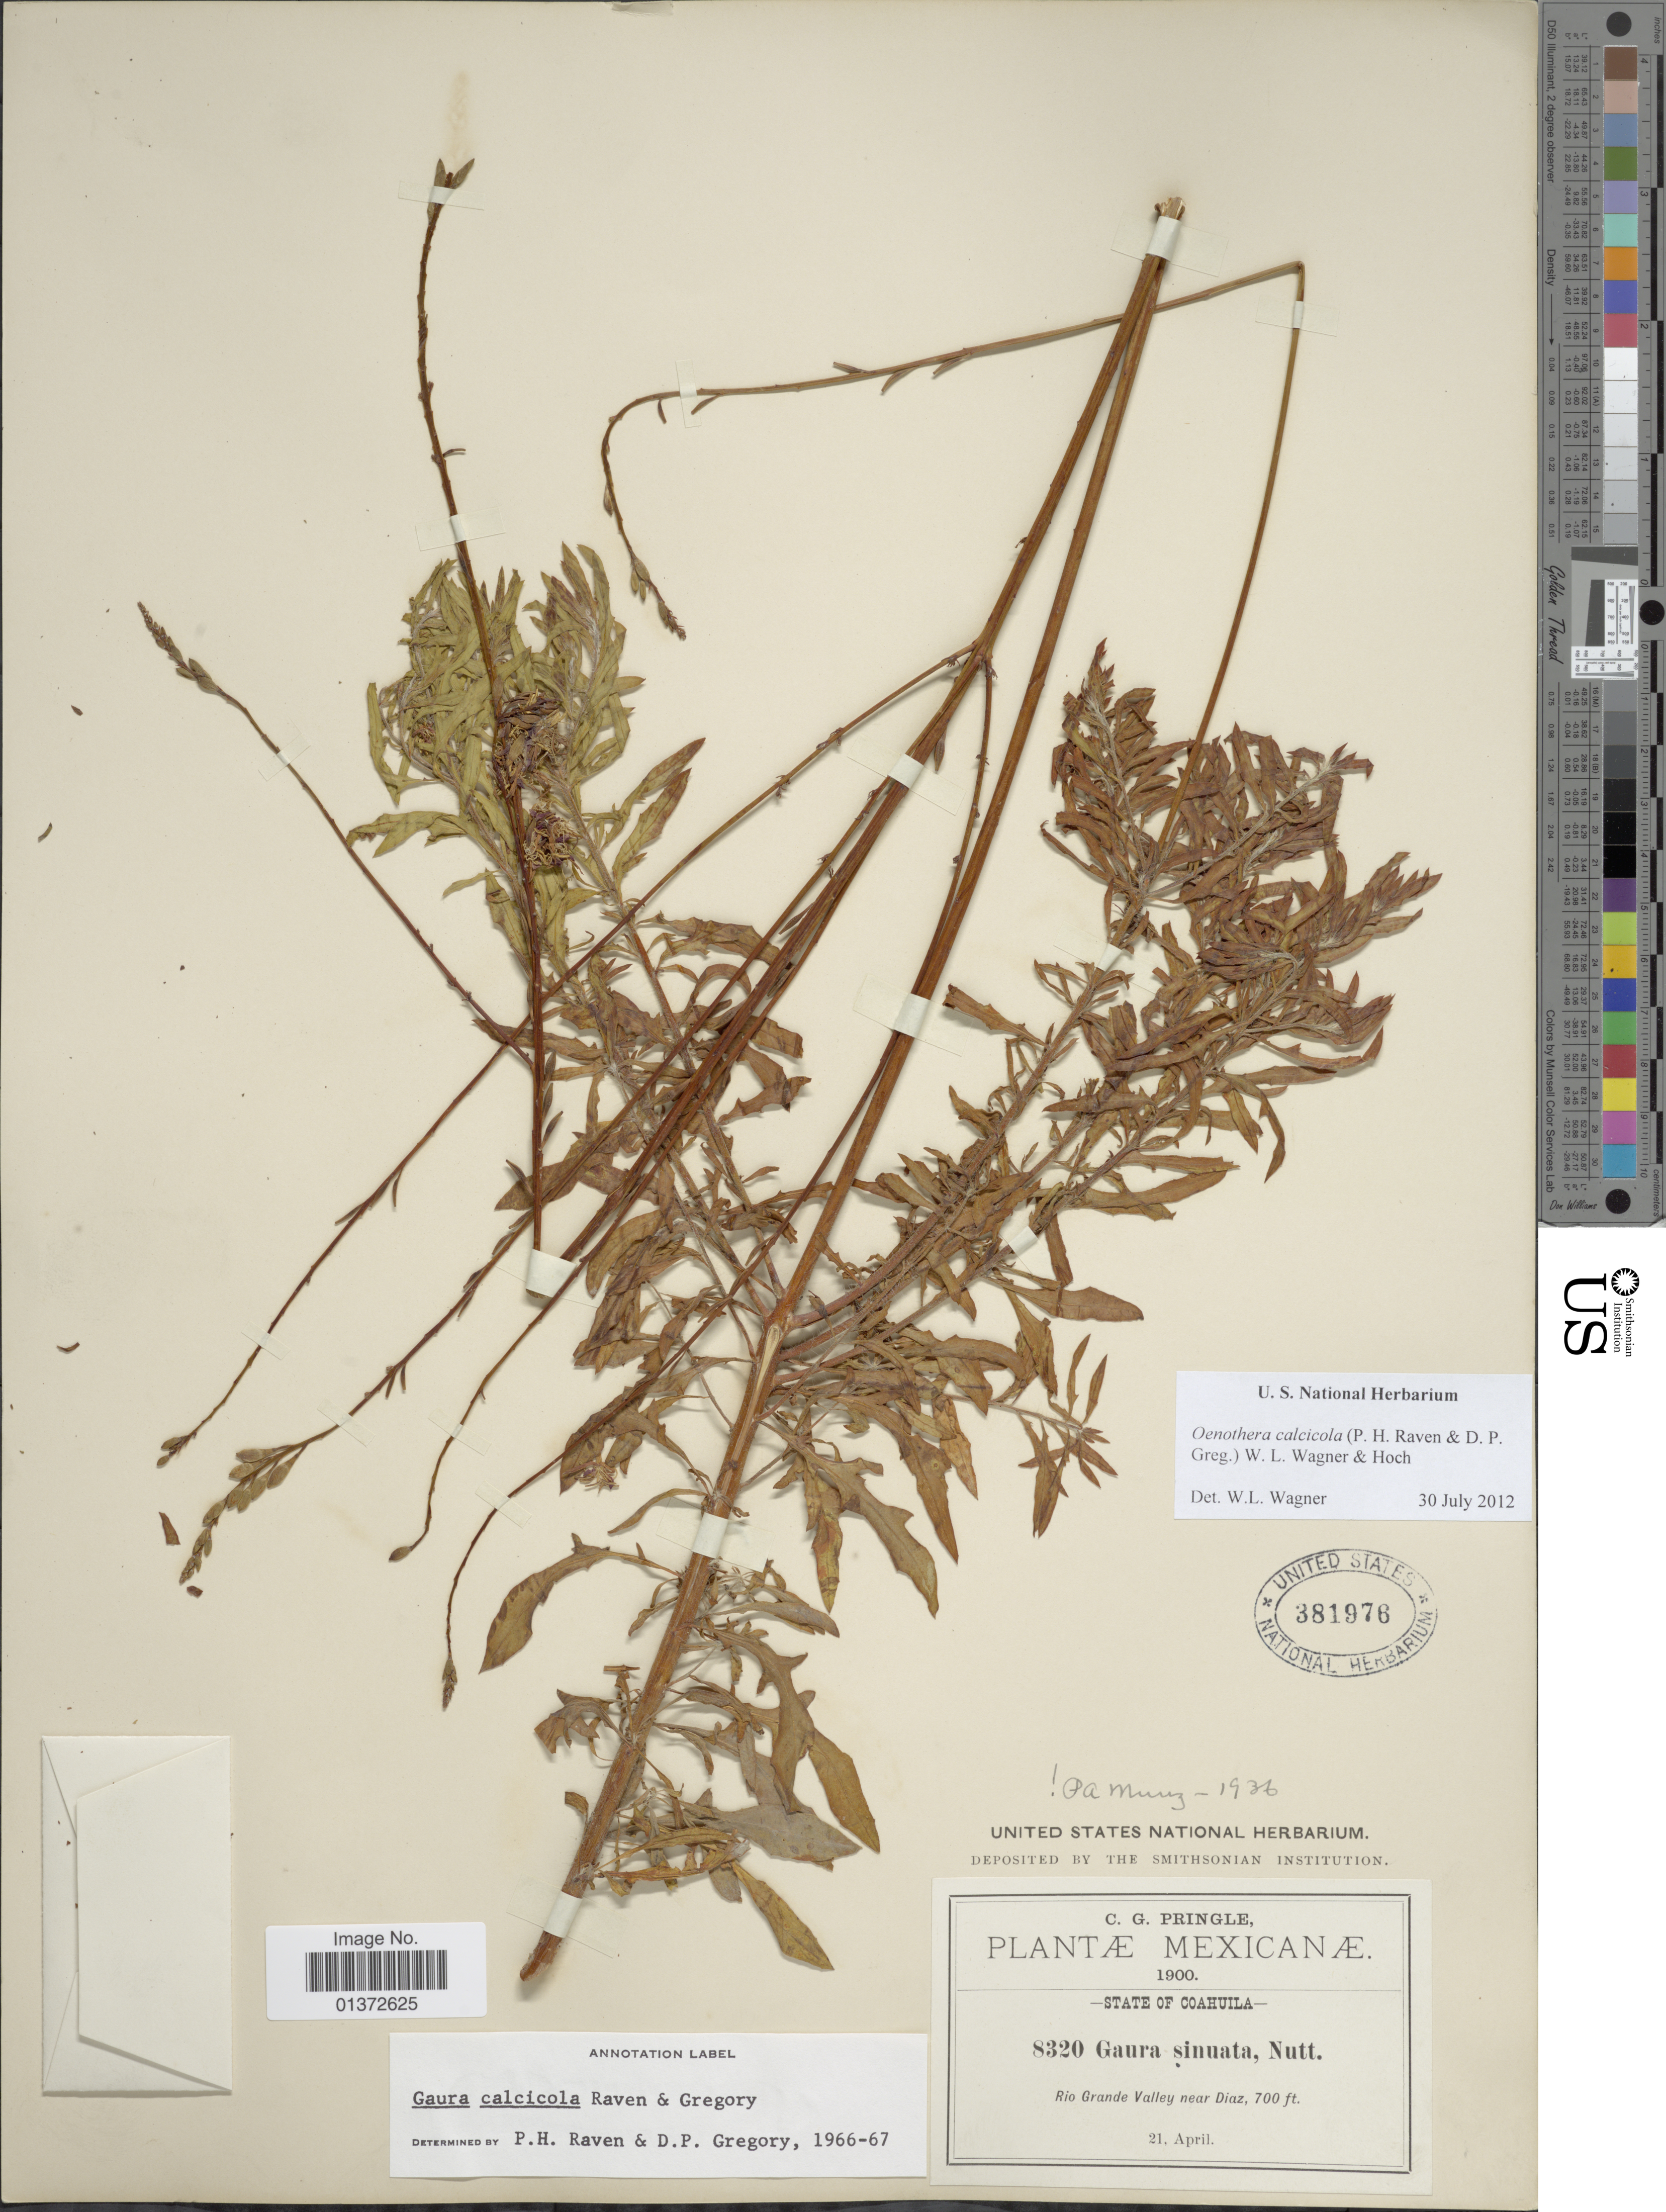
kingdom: Plantae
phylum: Tracheophyta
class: Magnoliopsida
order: Myrtales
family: Onagraceae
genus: Oenothera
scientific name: Oenothera calcicola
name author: (P.H. Raven & D.P. Greg.) W.L. Wagner & Hoch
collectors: C. G. Pringle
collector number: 8320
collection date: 1900-04-21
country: Mexico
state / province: Coahuila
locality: Rio Grande Valley near Diaz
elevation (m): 213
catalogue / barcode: US 381976